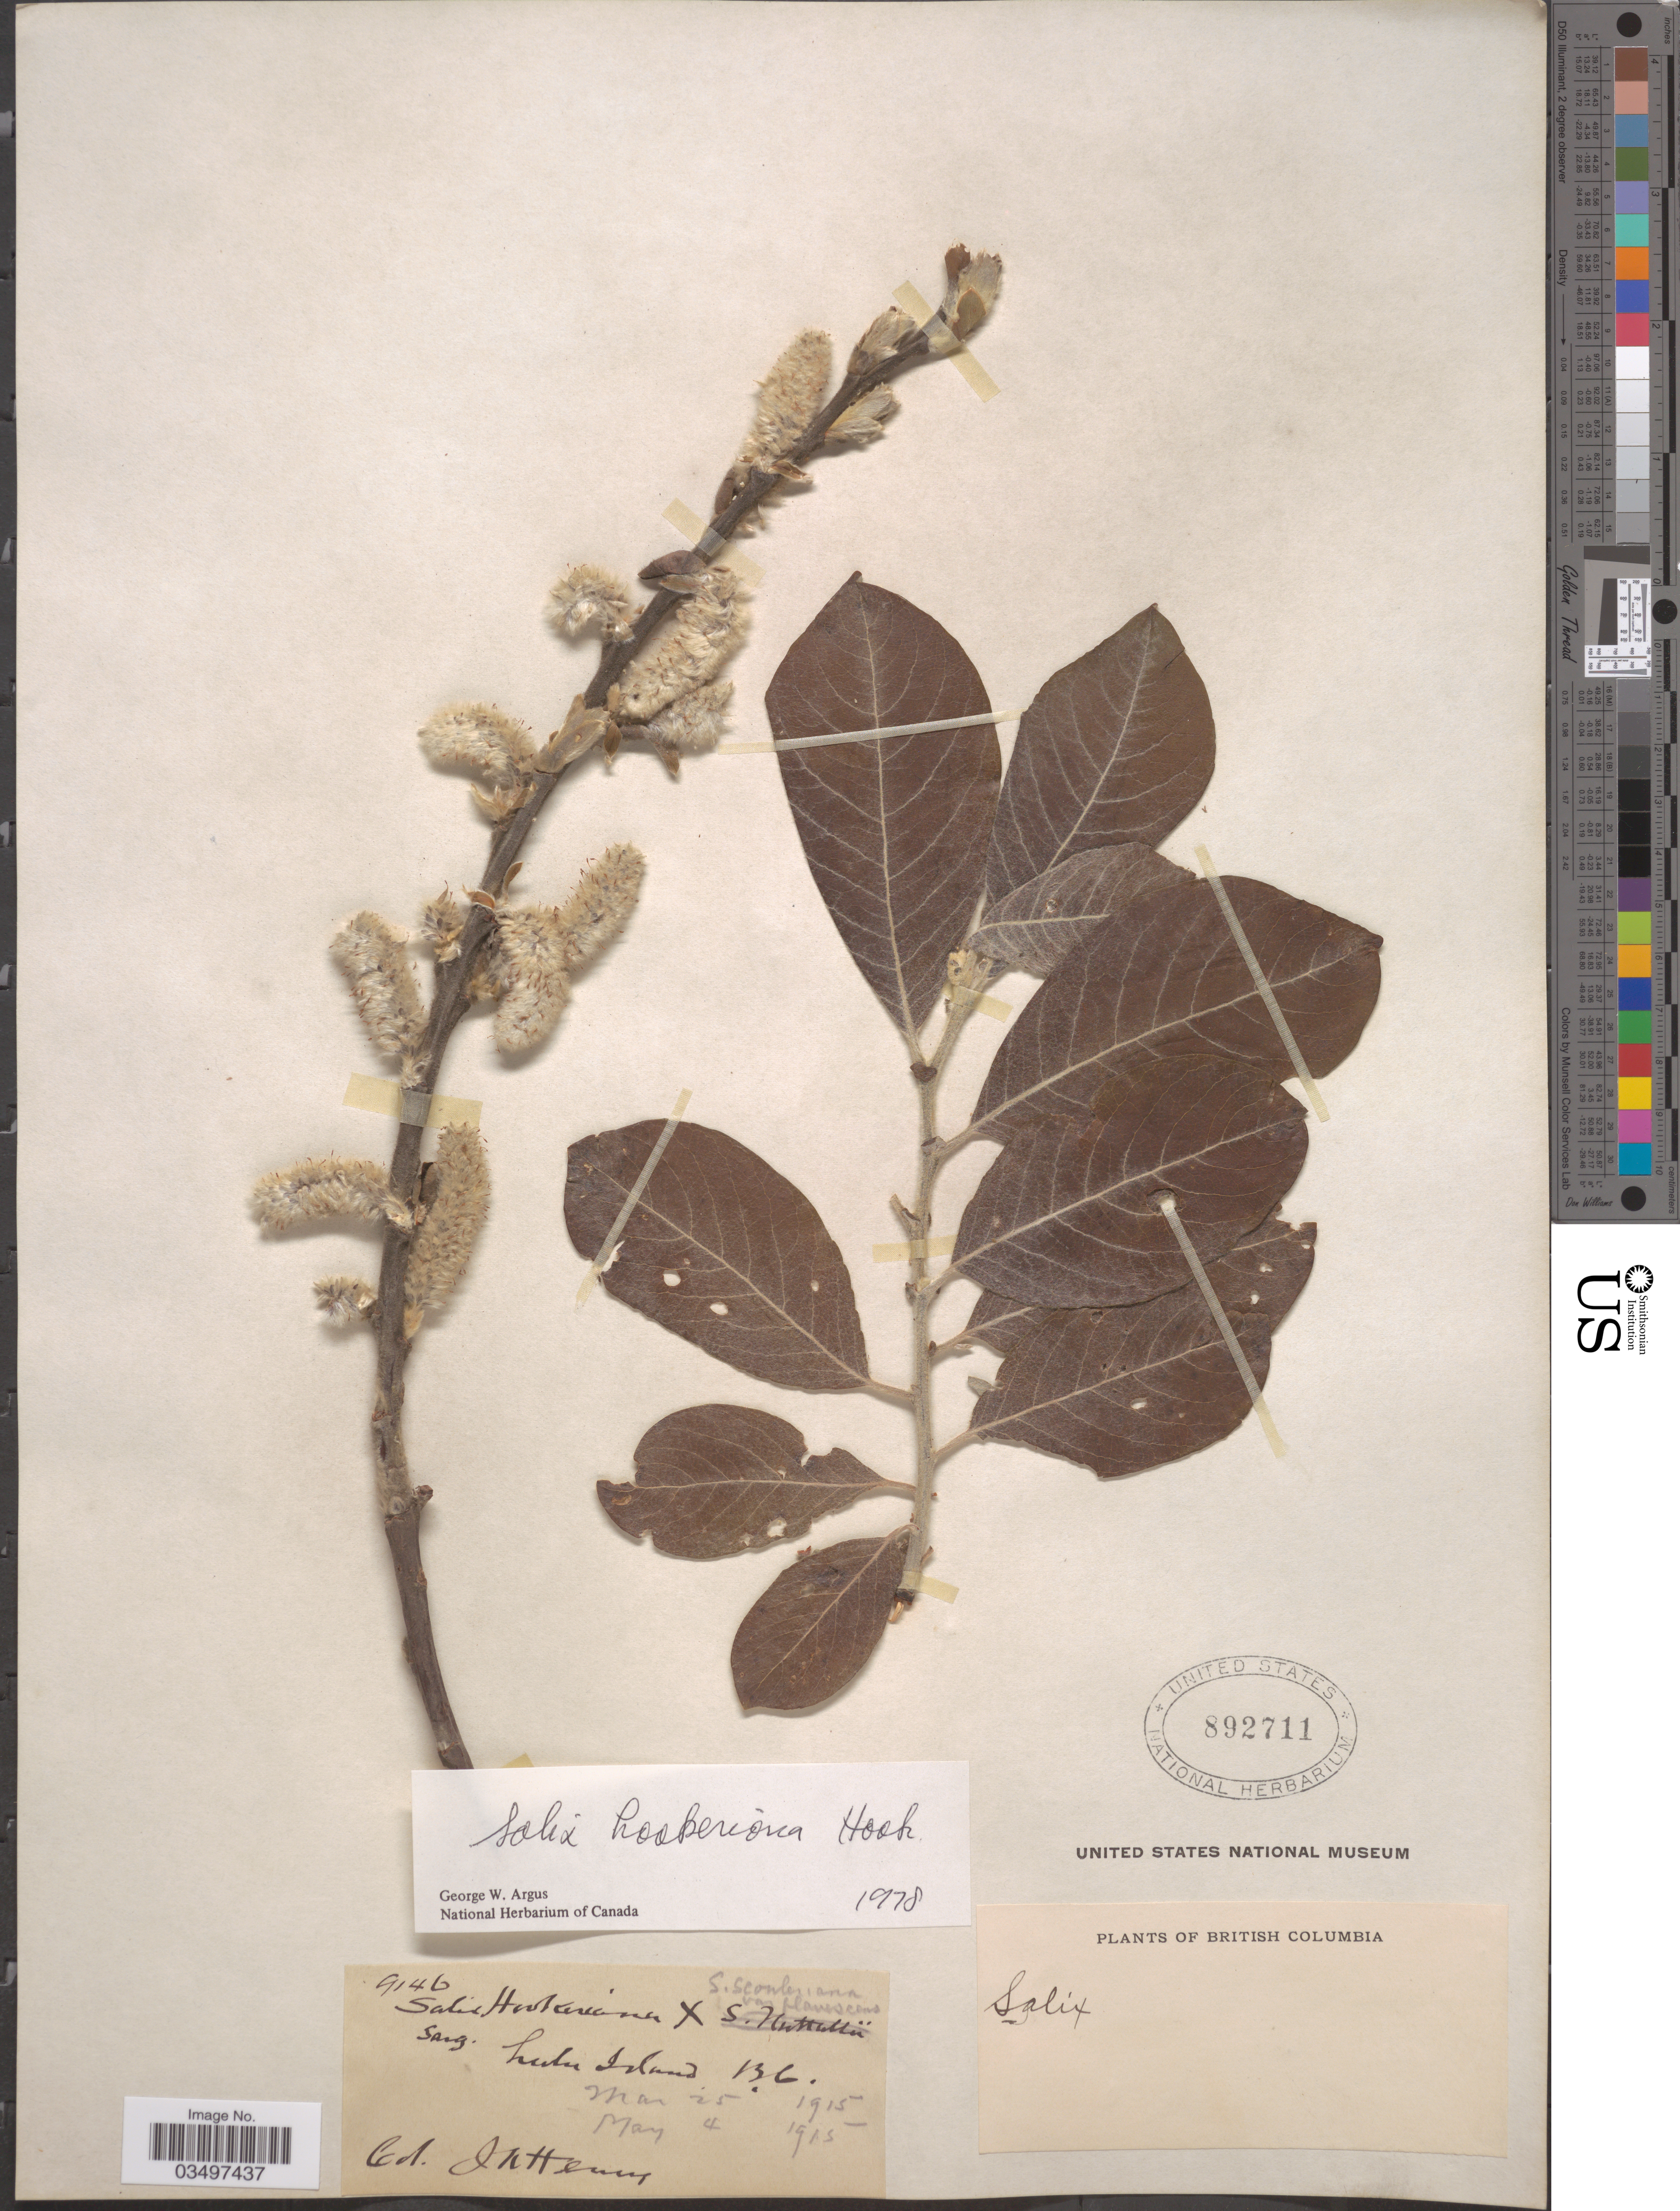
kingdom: Plantae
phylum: Tracheophyta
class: Magnoliopsida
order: Malpighiales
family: Salicaceae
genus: Salix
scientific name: Salix hookeriana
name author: Barratt ex Hook.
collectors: J. K. Henry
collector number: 9146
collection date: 1915-03-25/1915-05-04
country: Canada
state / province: British Columbia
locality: Lulu Island.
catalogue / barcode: US 892711